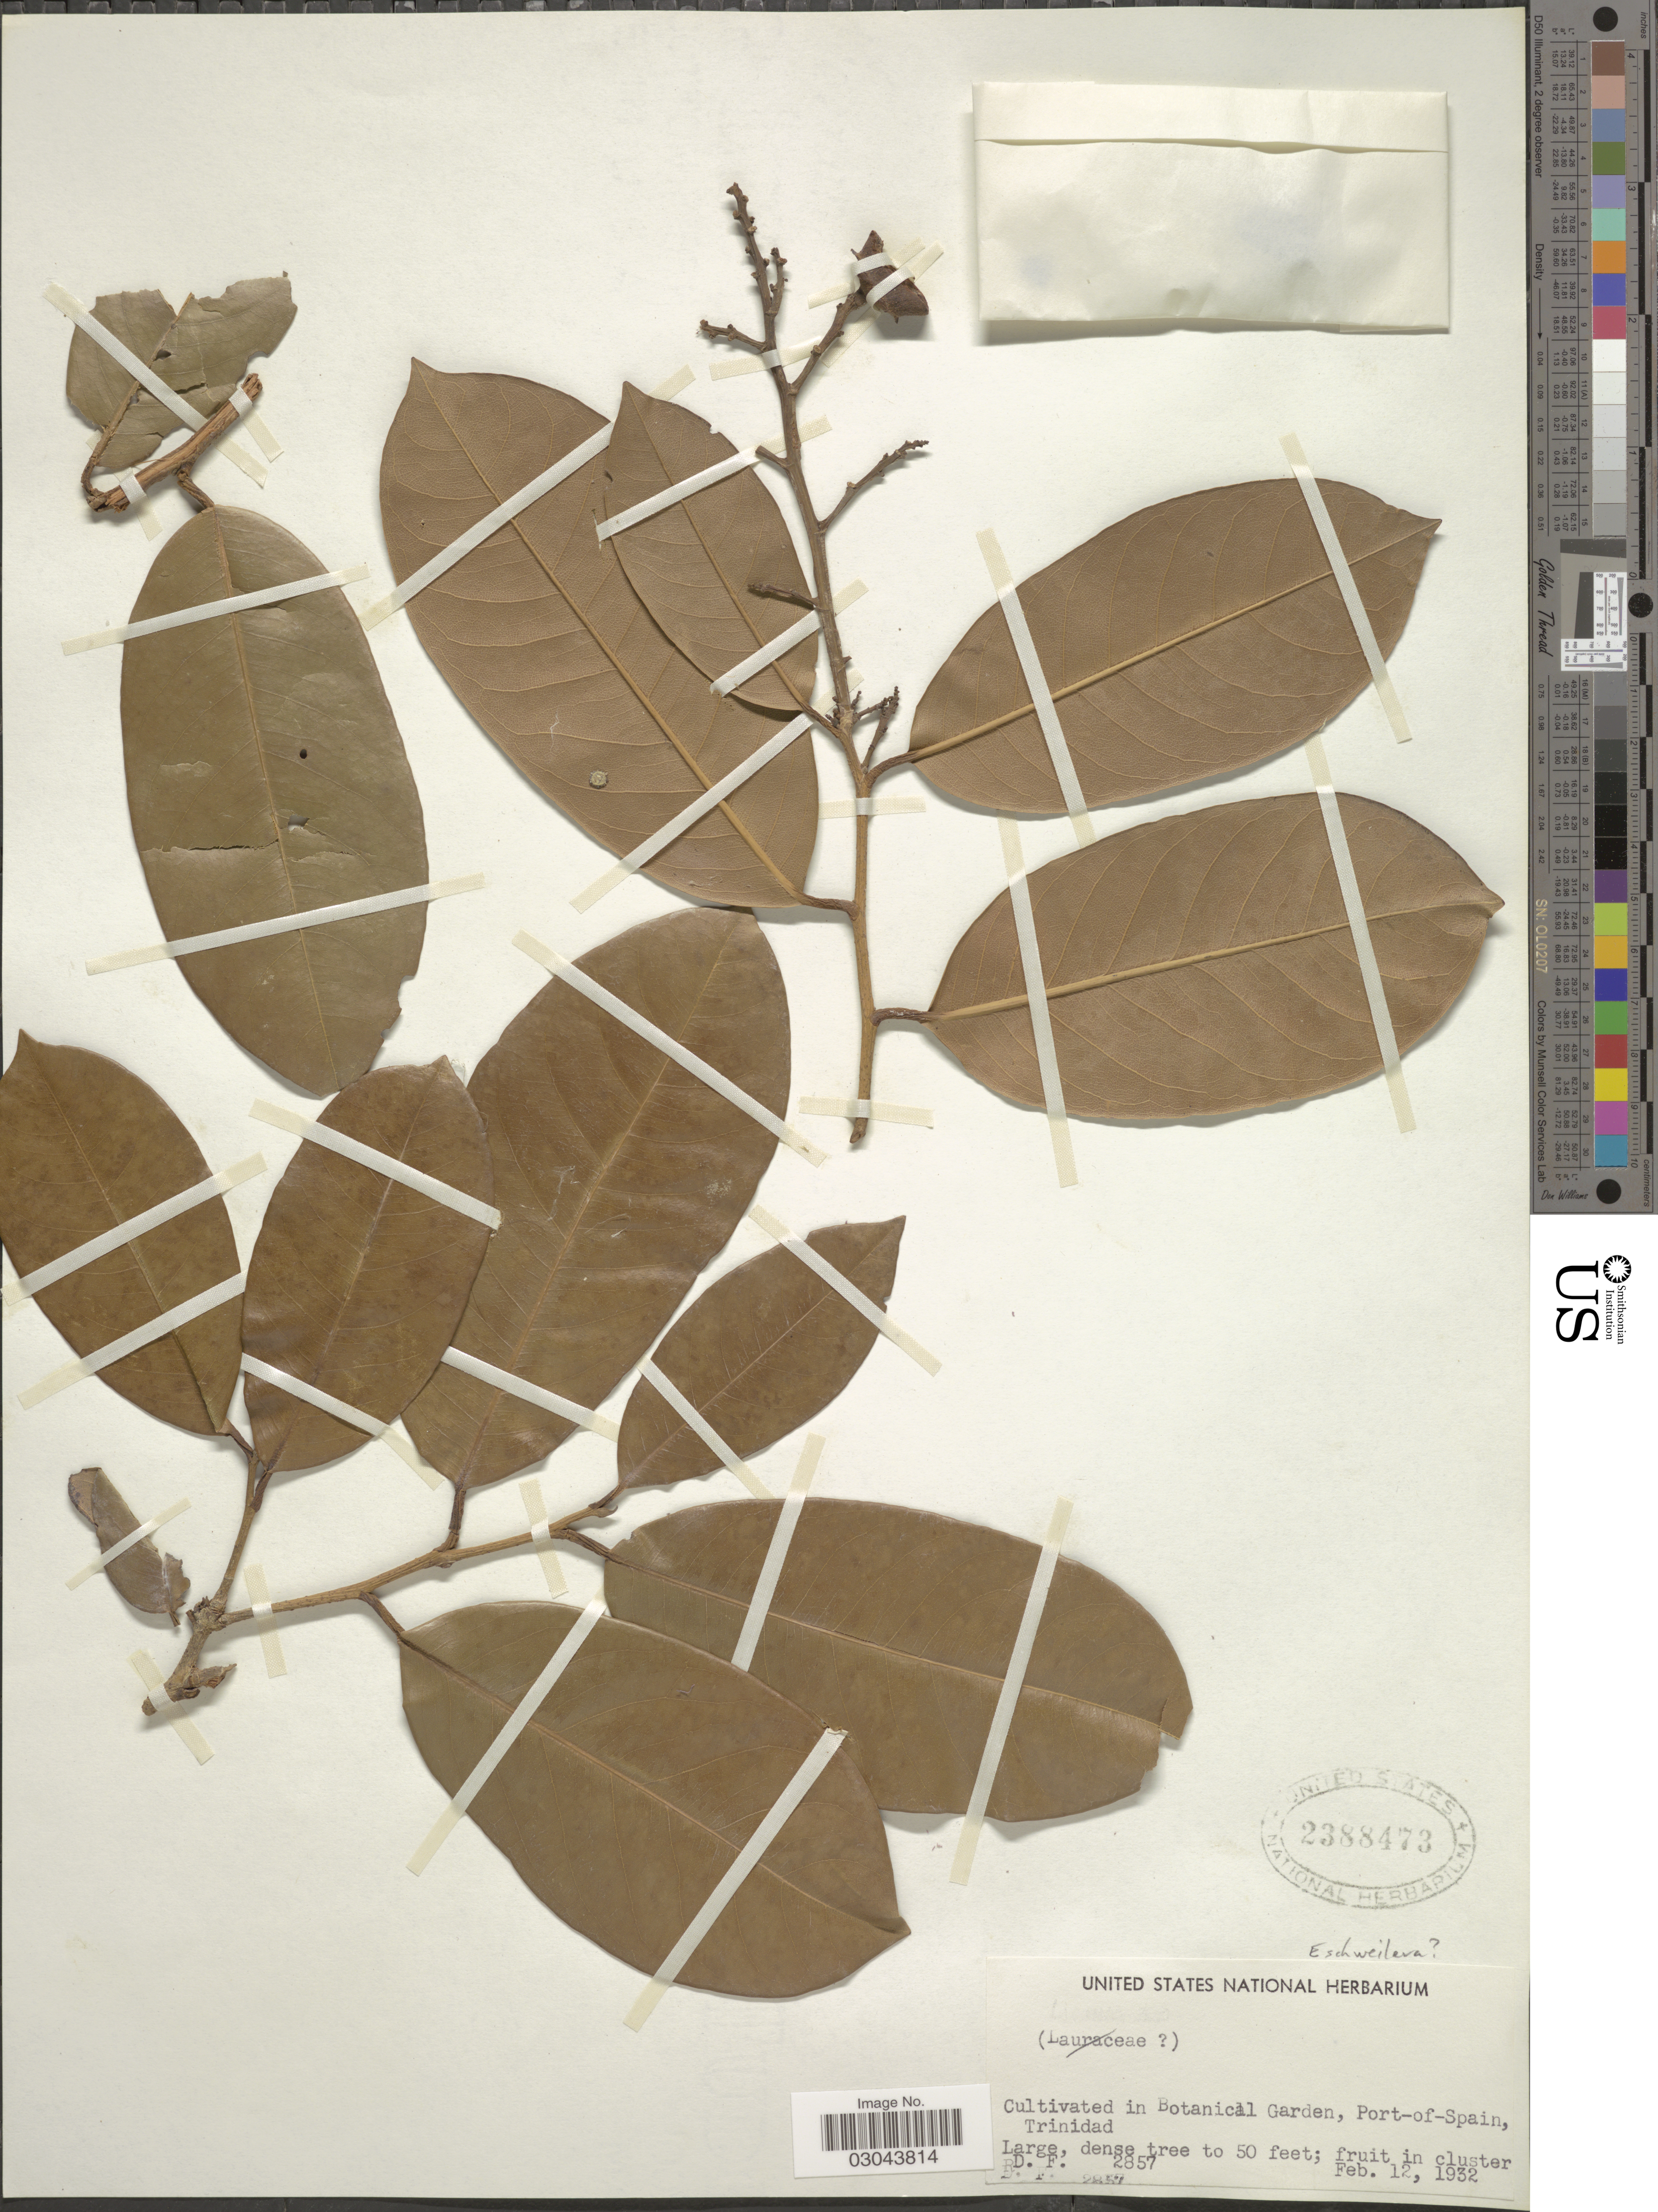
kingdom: Plantae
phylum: Tracheophyta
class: Magnoliopsida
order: Ericales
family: Lecythidaceae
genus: Eschweilera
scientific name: Eschweilera sp.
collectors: D. F.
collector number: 2857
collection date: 1932-02-12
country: Trinidad and Tobago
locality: Botanical Garden, Port-of-Spain, Trinidad.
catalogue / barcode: US 2388473